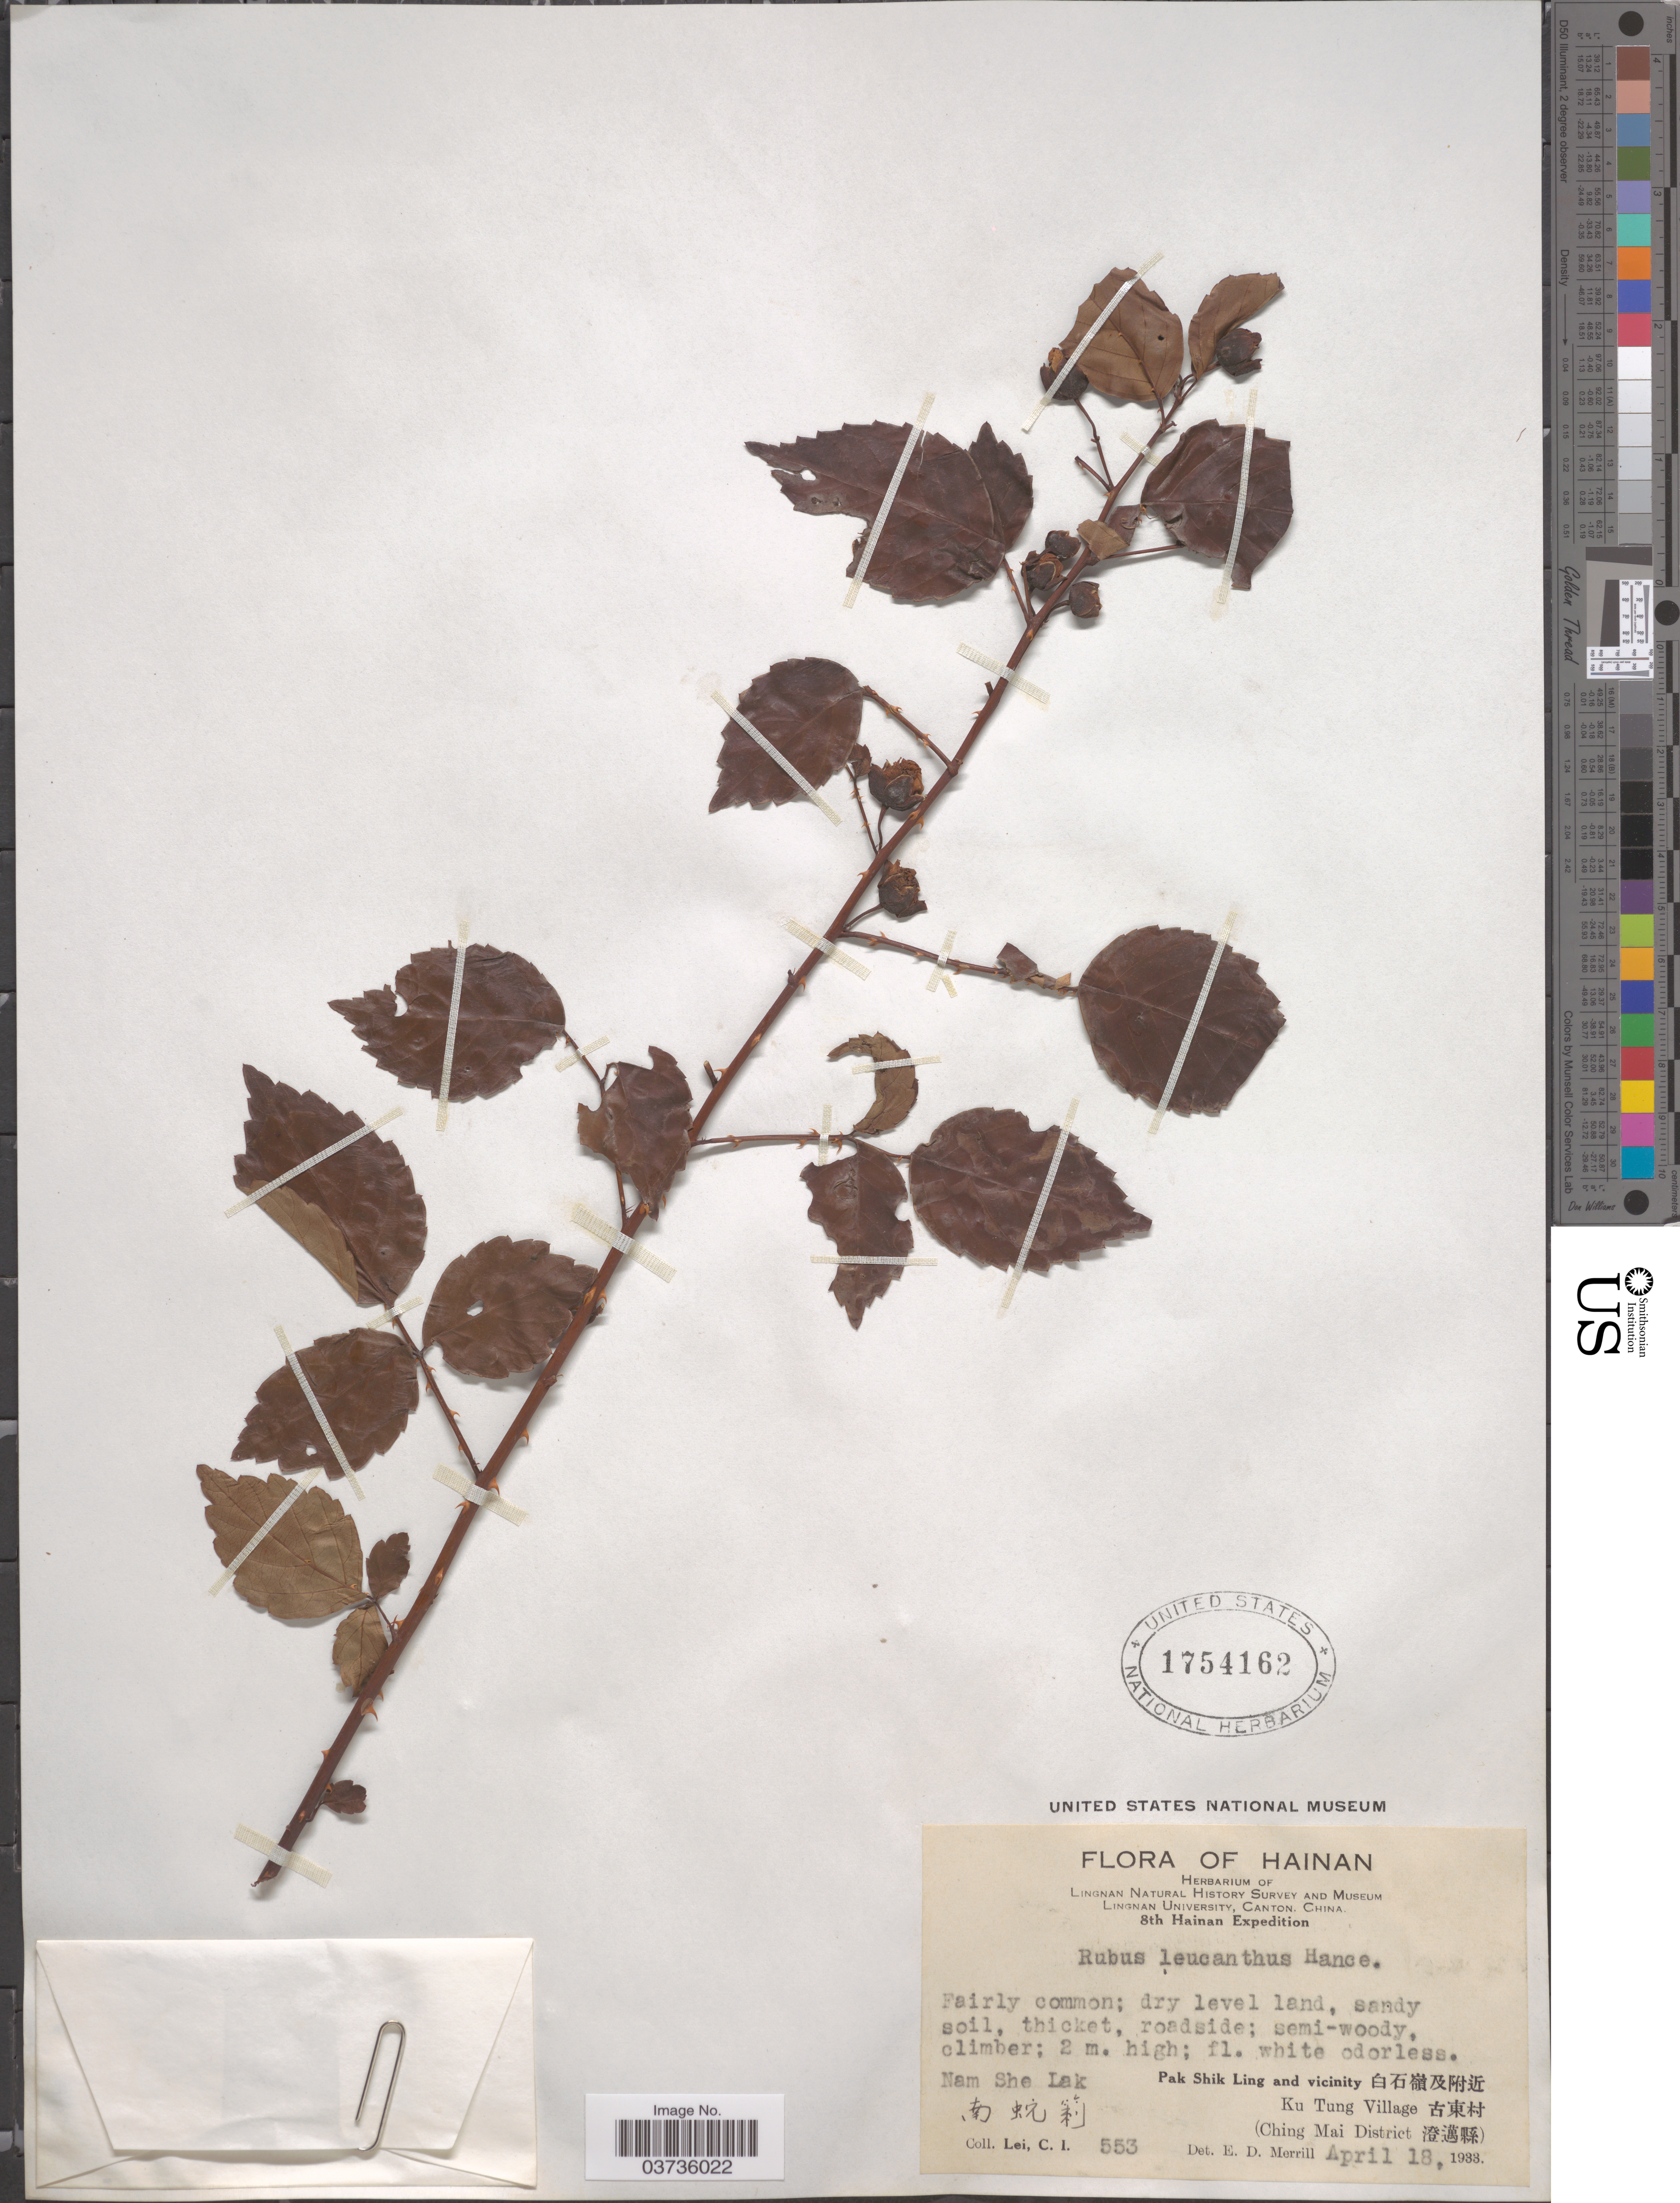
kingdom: Plantae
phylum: Tracheophyta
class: Magnoliopsida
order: Rosales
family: Rosaceae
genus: Rubus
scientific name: Rubus leucanthus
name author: Hance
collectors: C. I. Lei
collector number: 553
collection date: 1933-04-18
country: China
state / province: Hainan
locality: Nam She Lak X. Pak Shik Ling and vicinity X. Ku Tung Village X. (Ching Mai District X).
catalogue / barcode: US 1754162